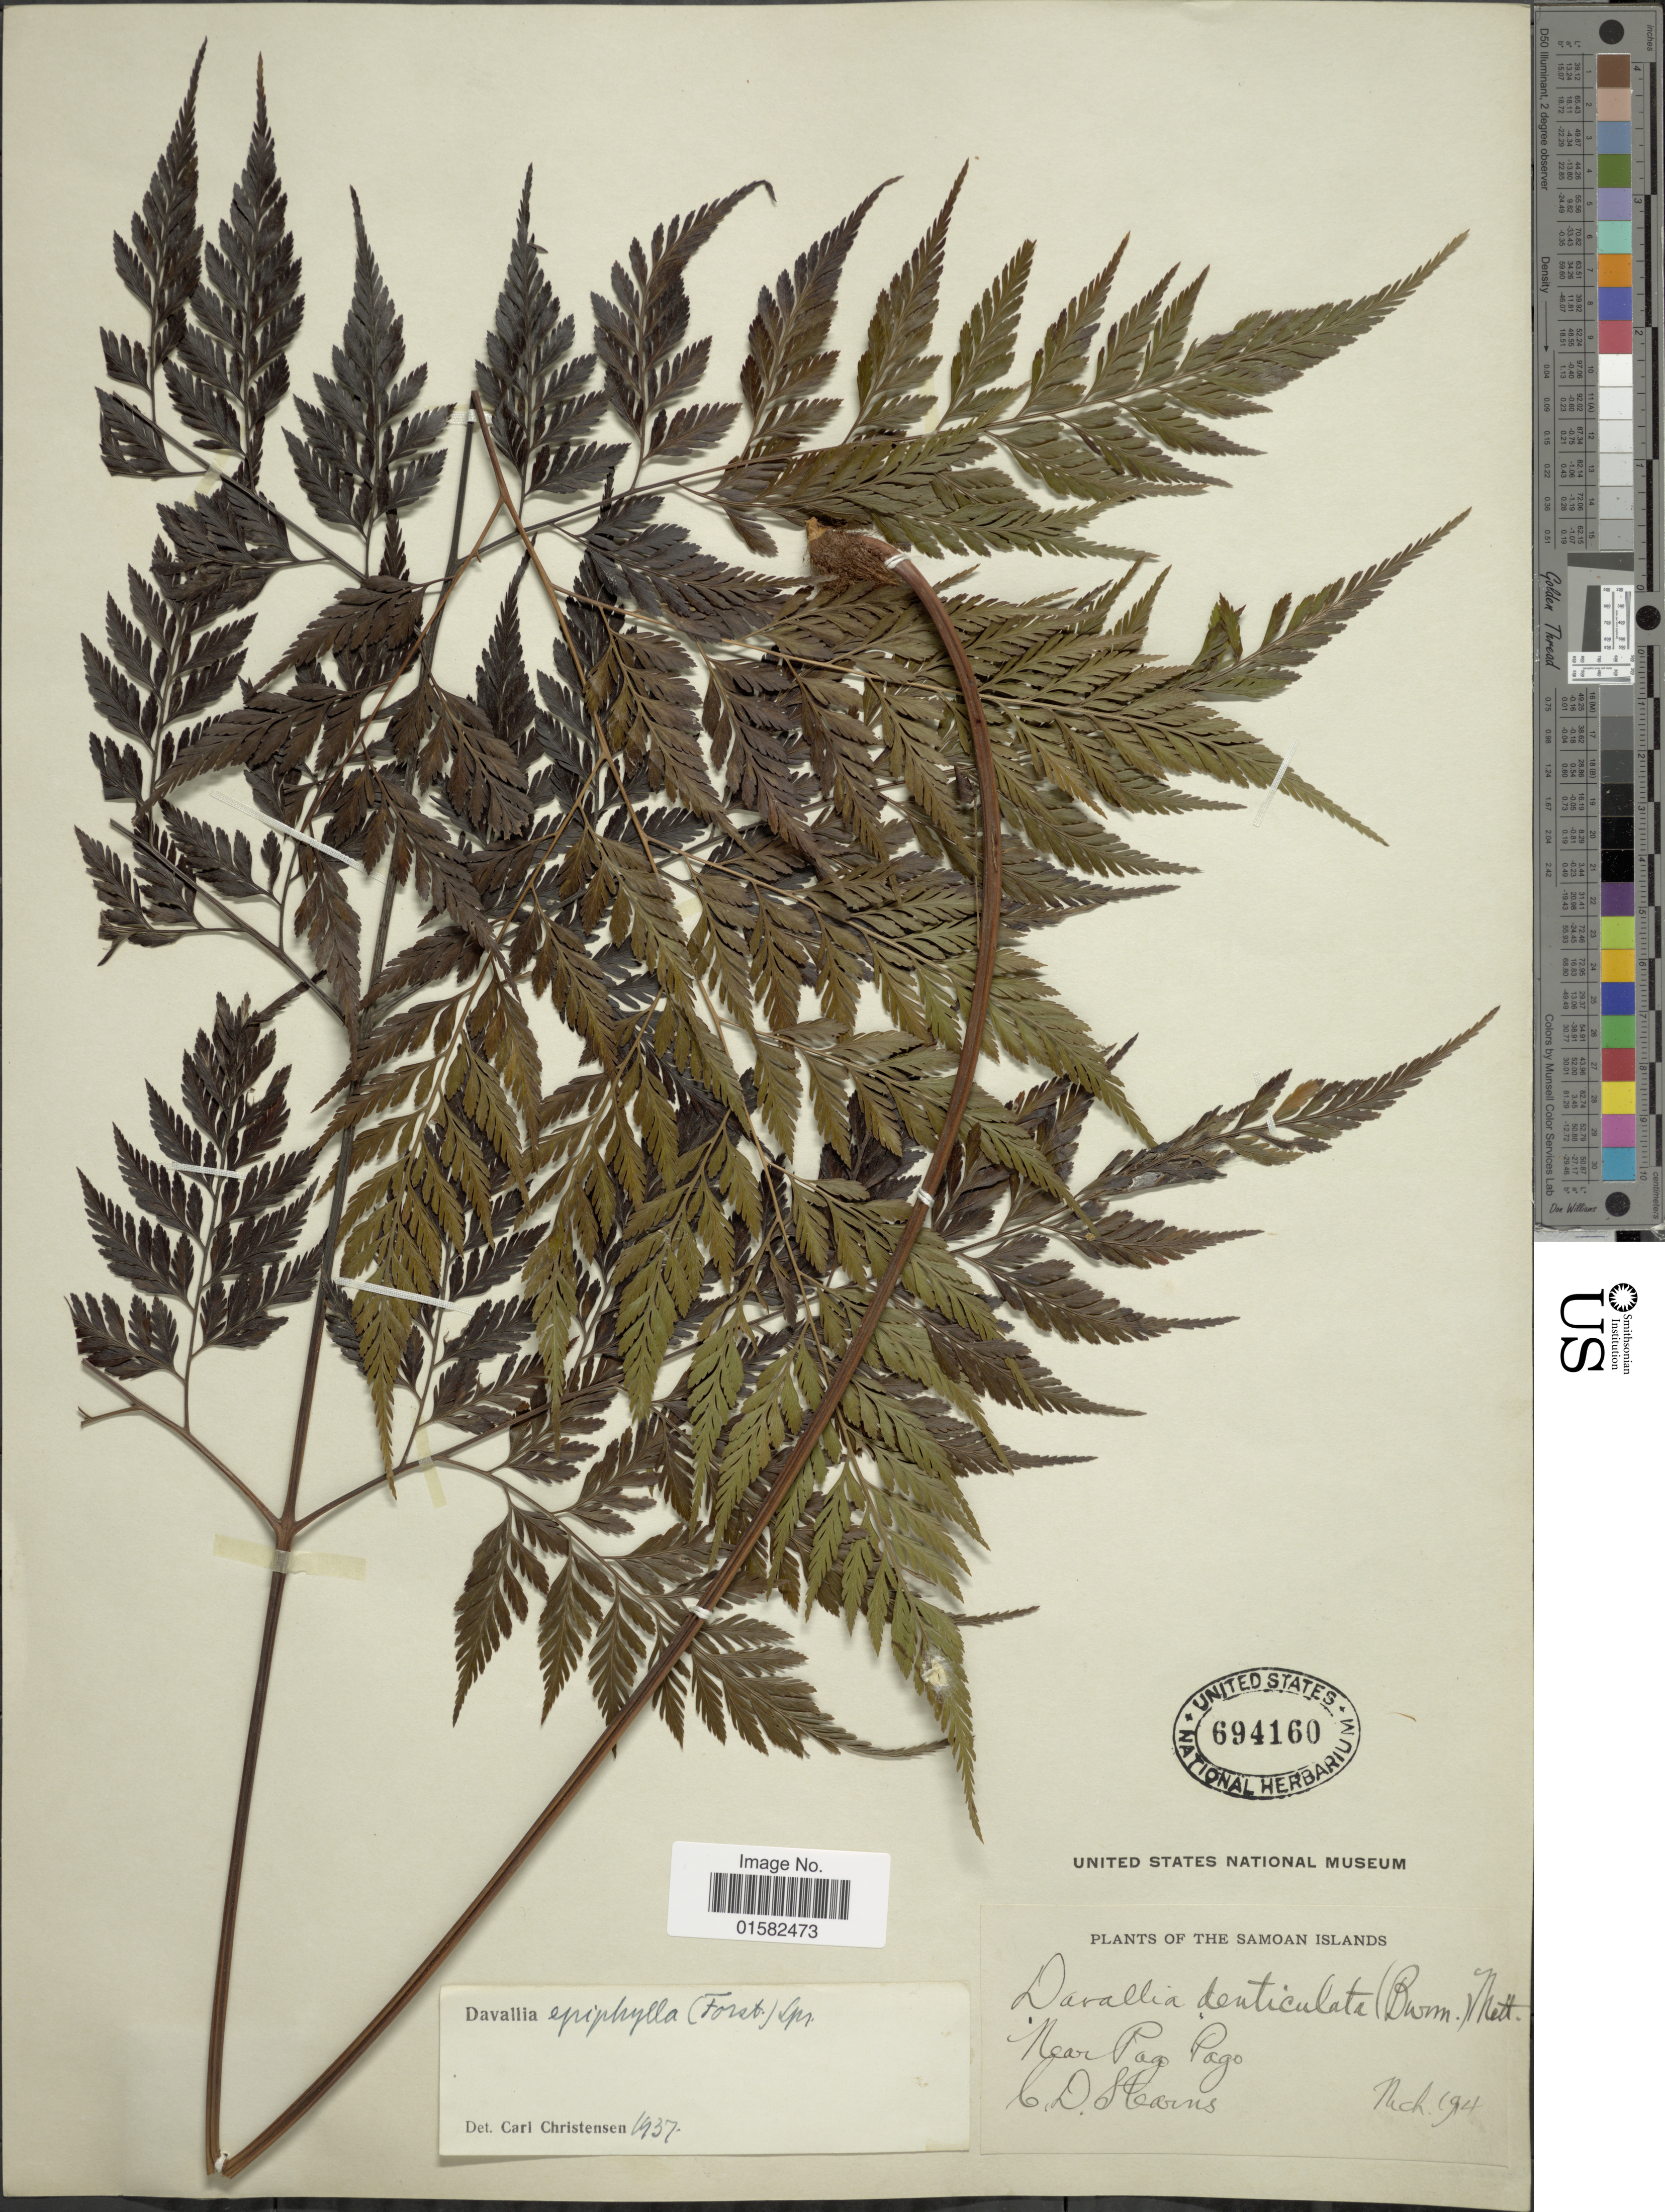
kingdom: Plantae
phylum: Tracheophyta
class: Polypodiopsida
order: Polypodiales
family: Davalliaceae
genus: Wibelia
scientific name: Wibelia denticulata var. elata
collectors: C. Stearns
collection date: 1914-03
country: American Samoa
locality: The Samoan islands, Pago Pago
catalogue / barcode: US 694160